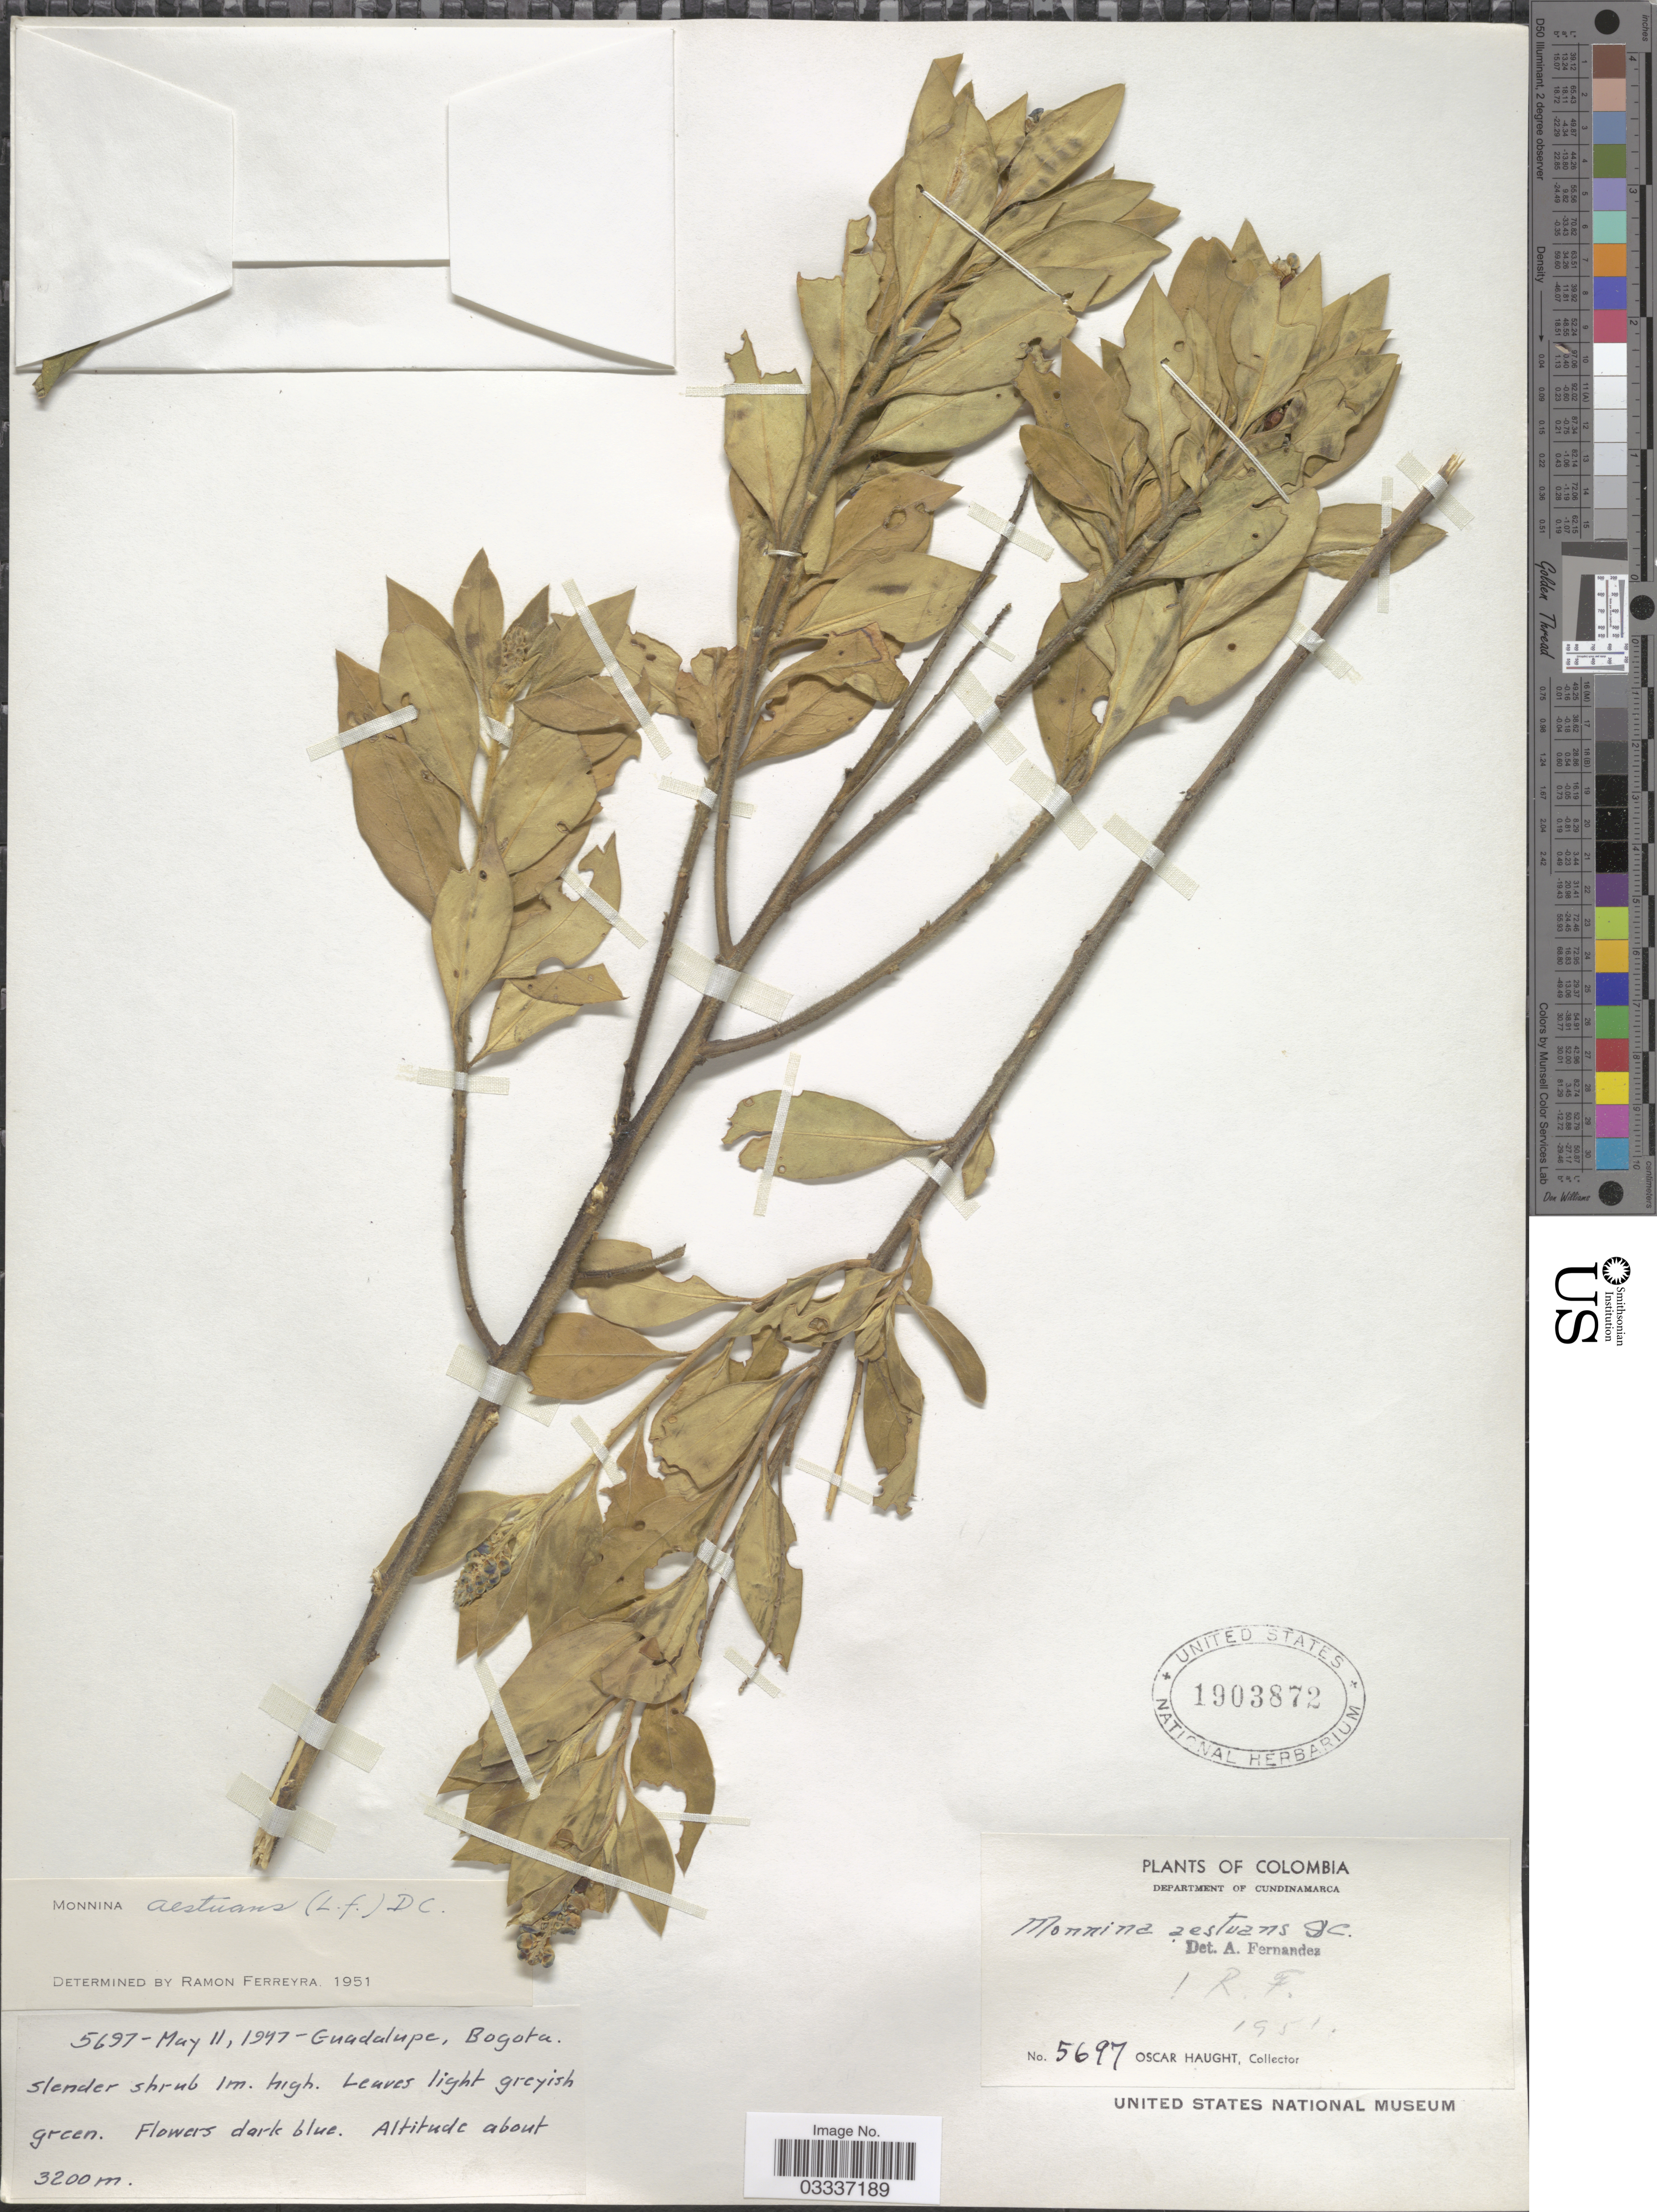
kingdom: Plantae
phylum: Tracheophyta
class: Magnoliopsida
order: Fabales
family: Polygalaceae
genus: Monnina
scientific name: Monnina aestuans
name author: (L. f.) DC.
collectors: O. Haught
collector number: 5697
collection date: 1947-05-11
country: Colombia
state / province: Cundinamarca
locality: Department of Cundinamarca. Guadalupe, Bogota.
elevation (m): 3200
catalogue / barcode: US 1903872